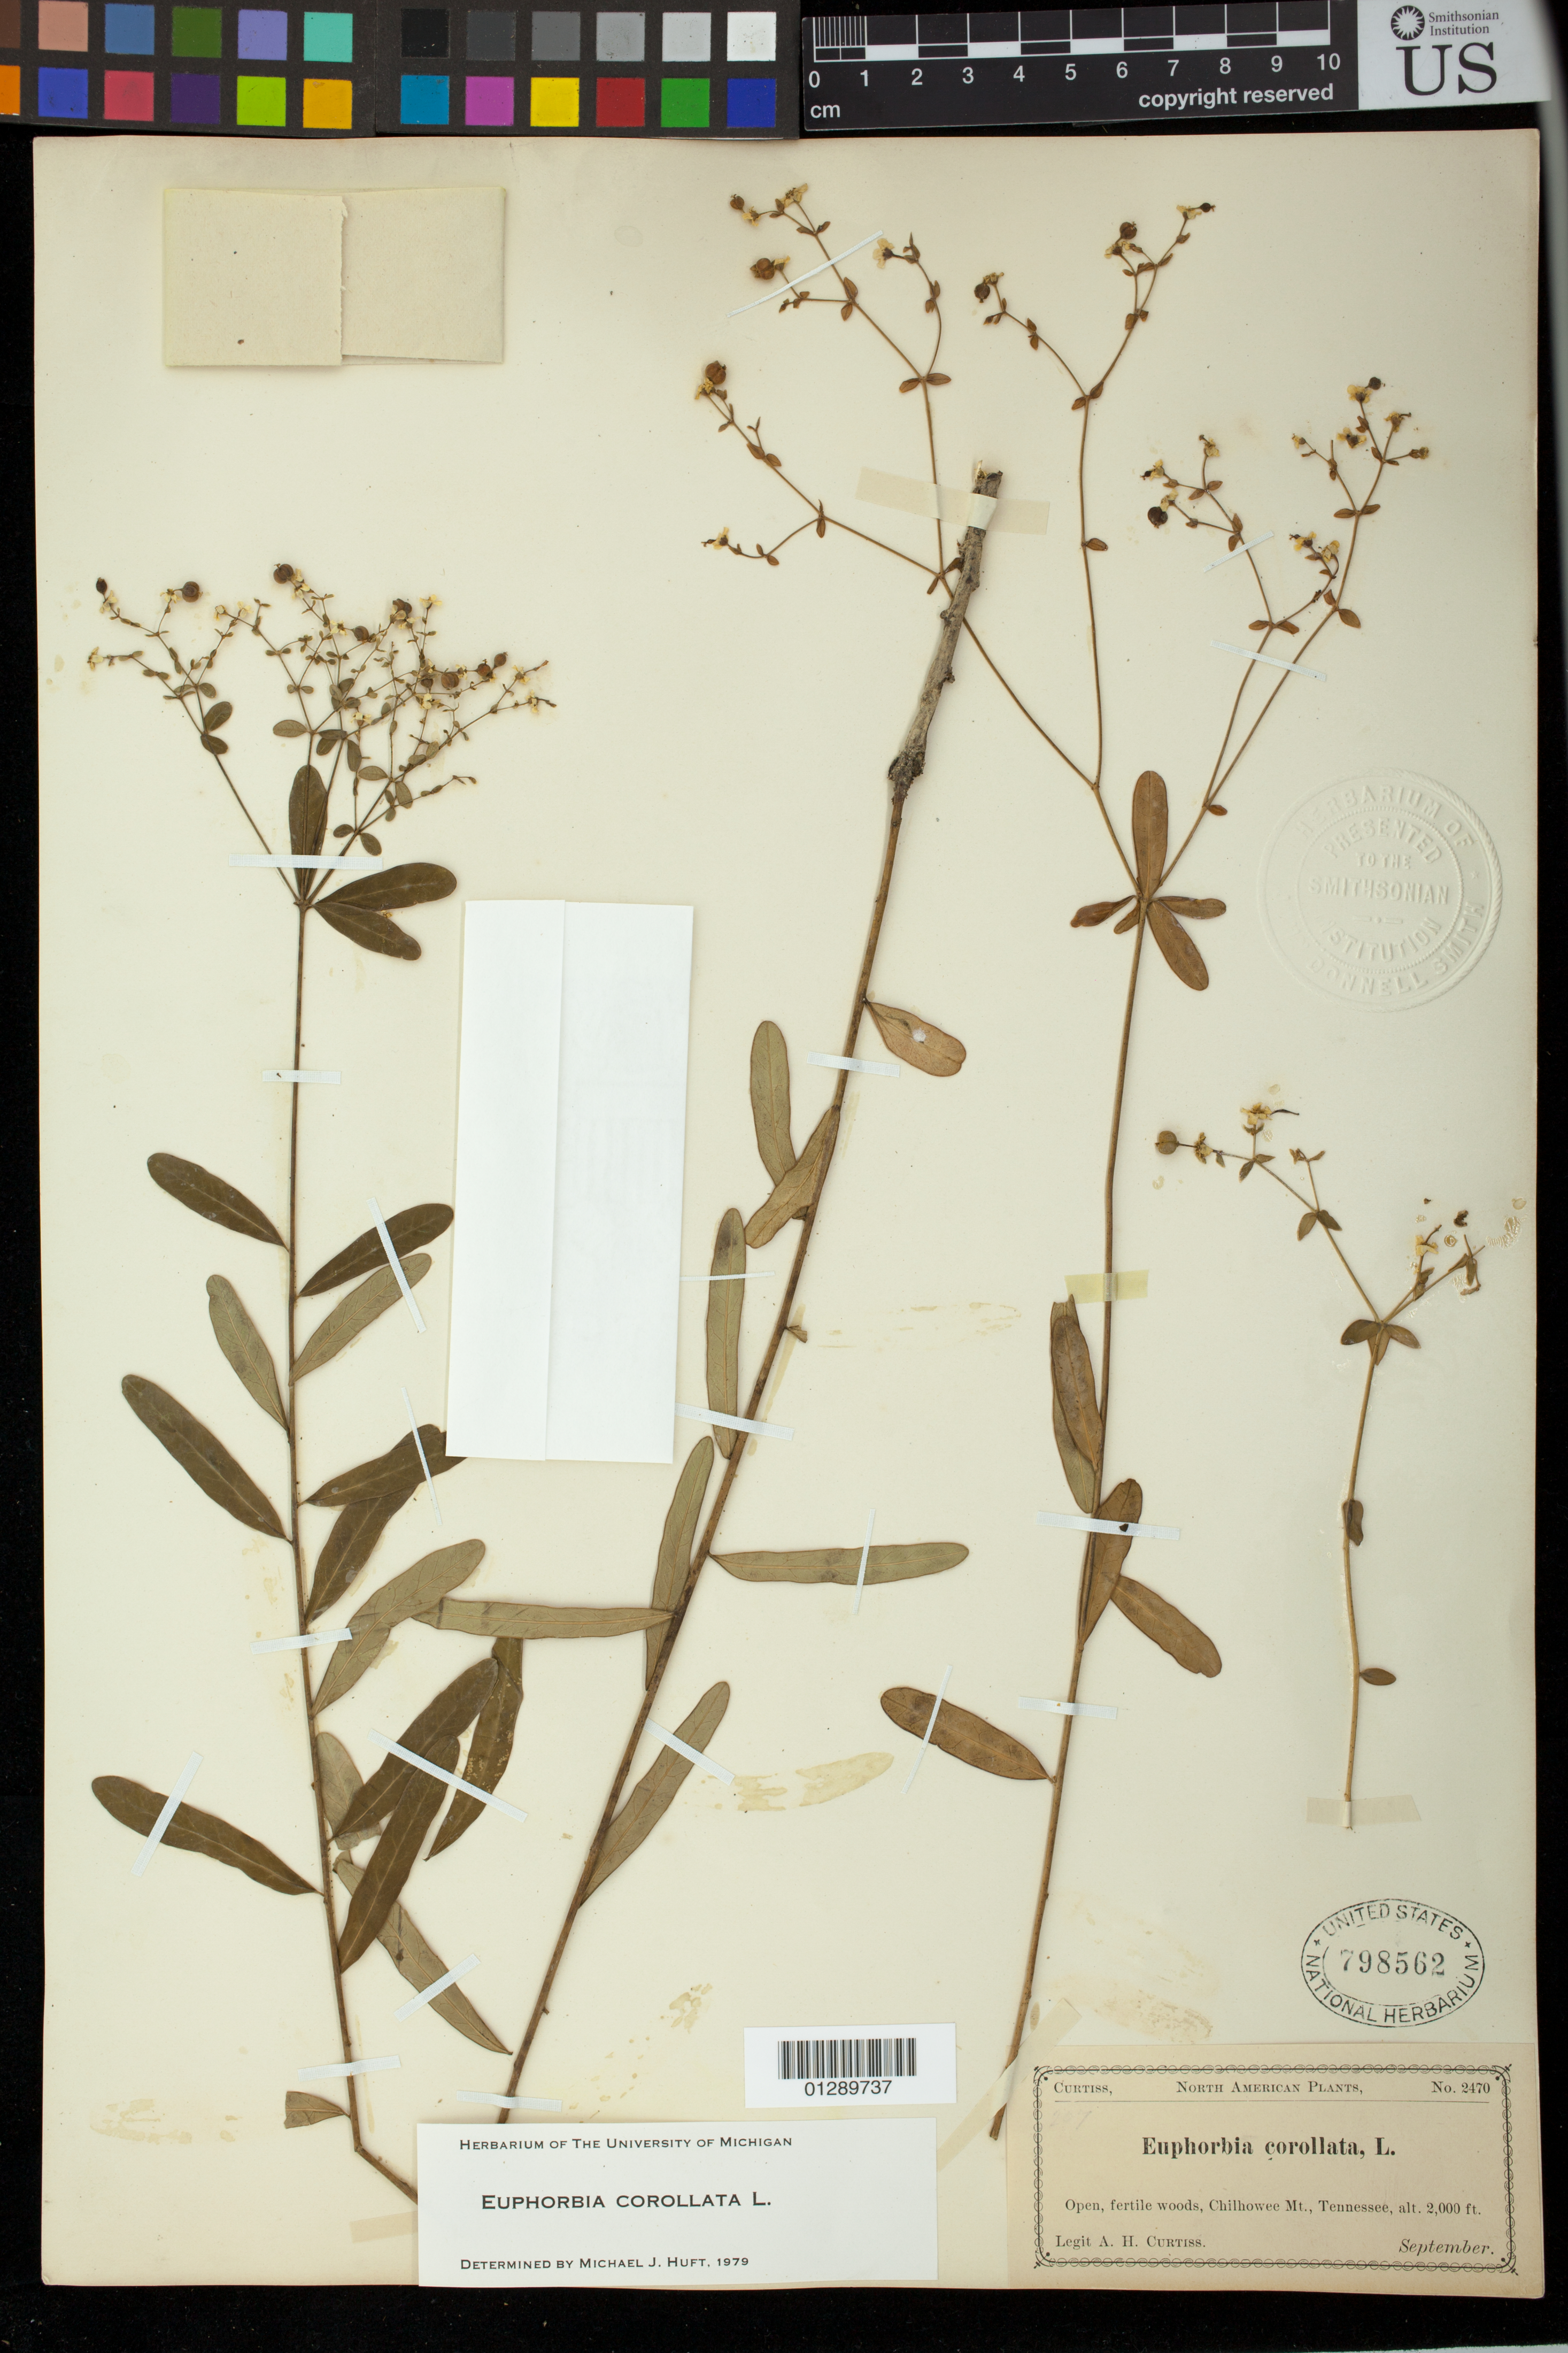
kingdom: Plantae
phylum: Tracheophyta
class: Magnoliopsida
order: Malpighiales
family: Euphorbiaceae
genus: Euphorbia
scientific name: Euphorbia corollata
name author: L.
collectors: A. H. Curtiss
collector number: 2470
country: United States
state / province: Tennessee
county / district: Knox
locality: Chilhowee Mt.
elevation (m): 610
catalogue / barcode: US 798562